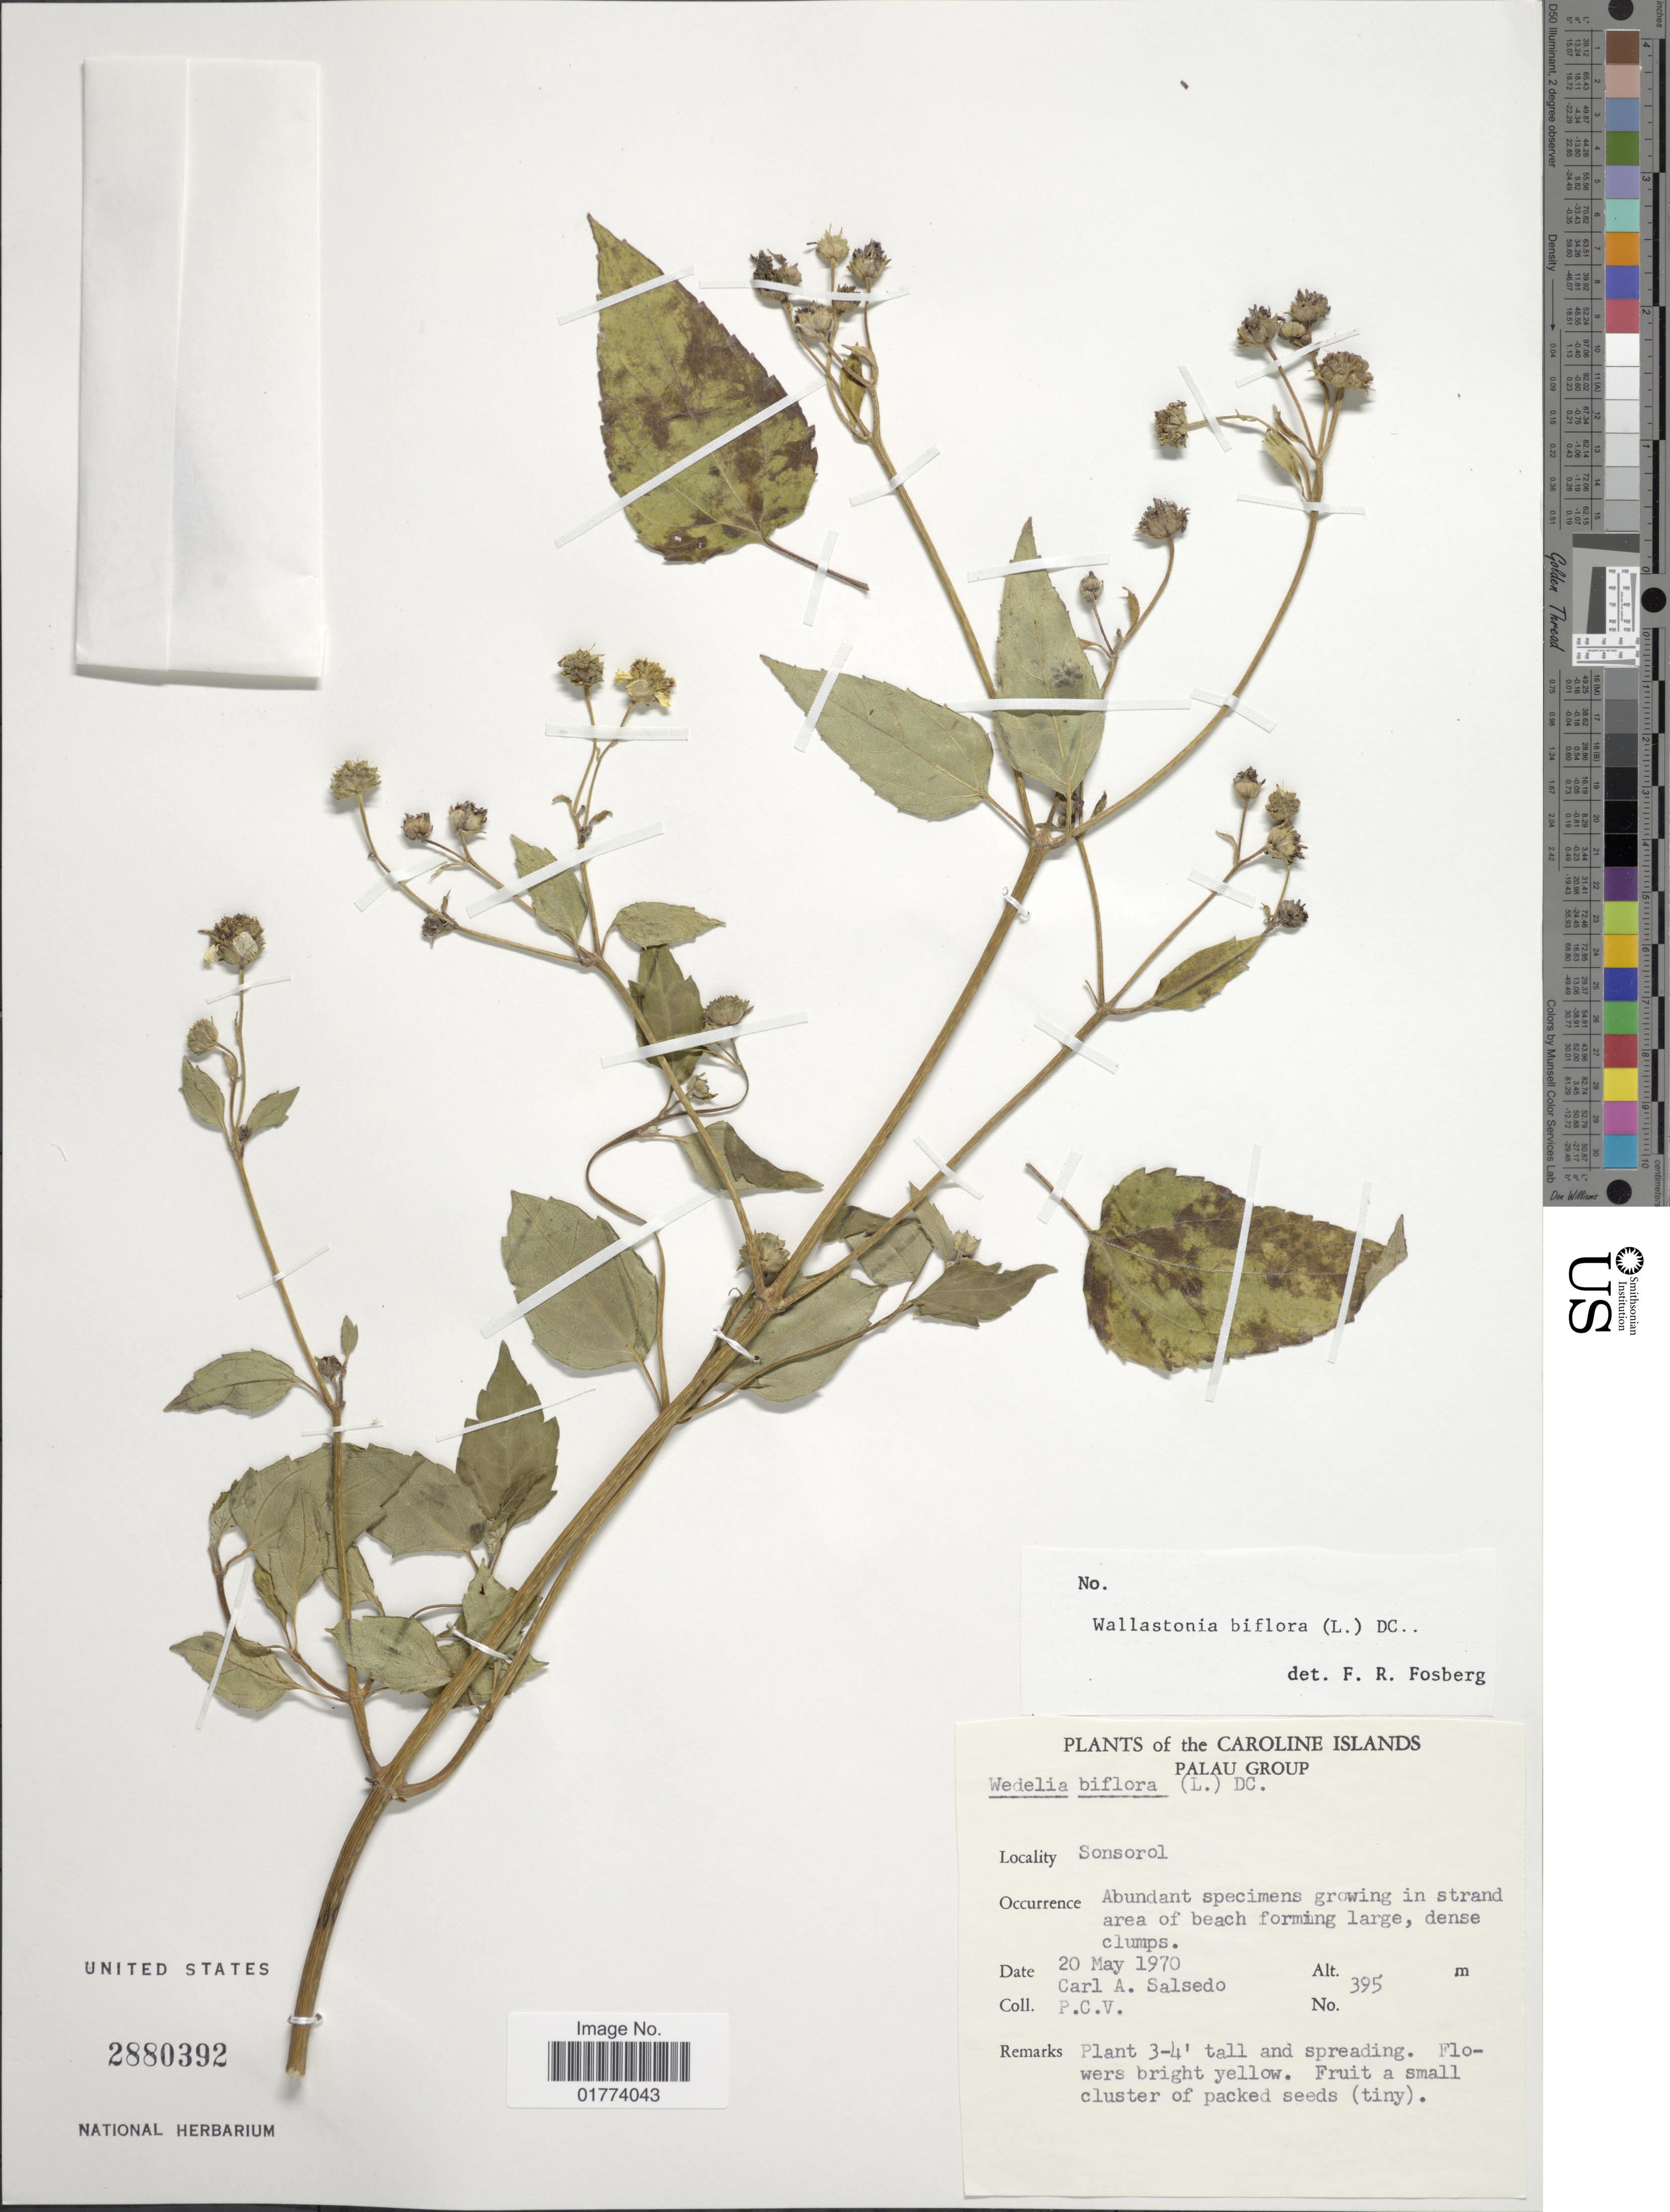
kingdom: Plantae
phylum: Tracheophyta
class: Magnoliopsida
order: Asterales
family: Asteraceae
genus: Wollastonia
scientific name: Wollastonia biflora var. biflora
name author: (L.) DC.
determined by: Wagner, W. L., (BOT), Smithsonian Institution - National Museum of Natural History (UNITED STATES)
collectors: C.A. Salsedo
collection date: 1970-05-20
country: Palau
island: Sonsoral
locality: Caroline Islands, Palau Group, Sonsorol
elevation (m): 395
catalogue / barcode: US 2880392